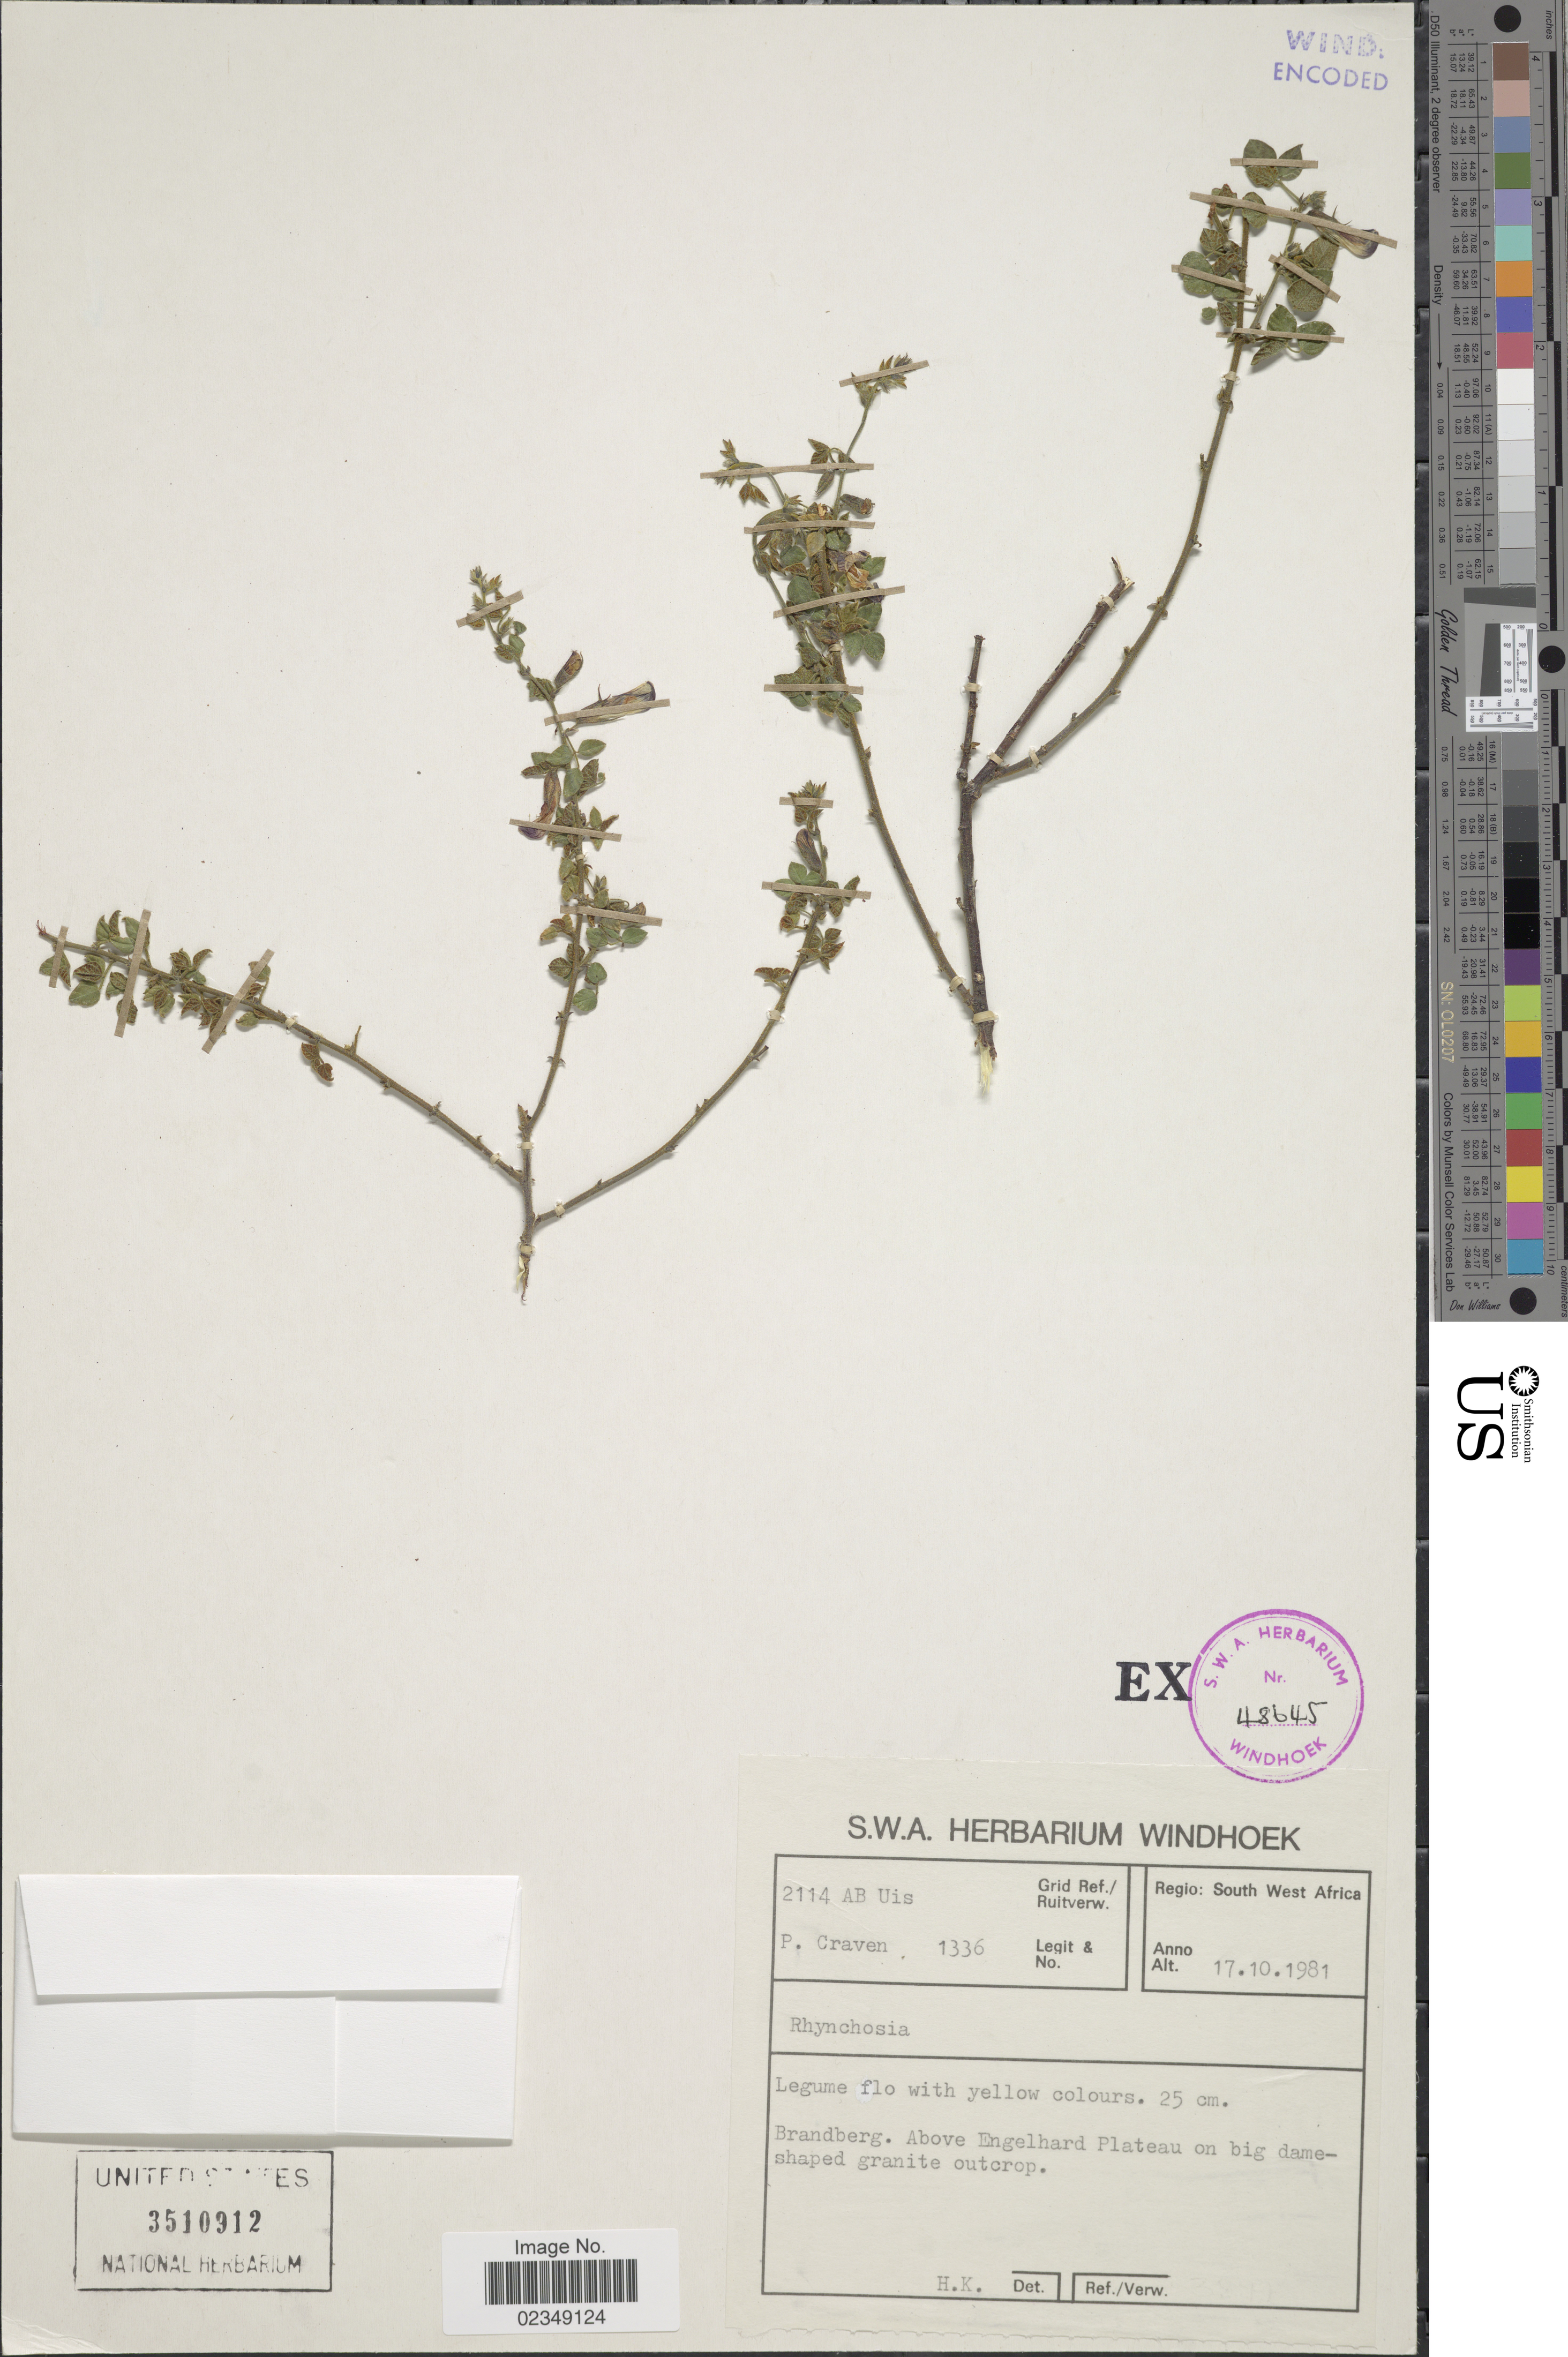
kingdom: Plantae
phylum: Tracheophyta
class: Magnoliopsida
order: Fabales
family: Fabaceae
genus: Rhynchosia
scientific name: Rhynchosia sp.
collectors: P. Craven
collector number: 1336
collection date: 1981-10-17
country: Namibia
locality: Brandberg, above Engelhard Plateau on big dame-shaped granite outcrop, South West Africa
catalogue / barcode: US 3510912